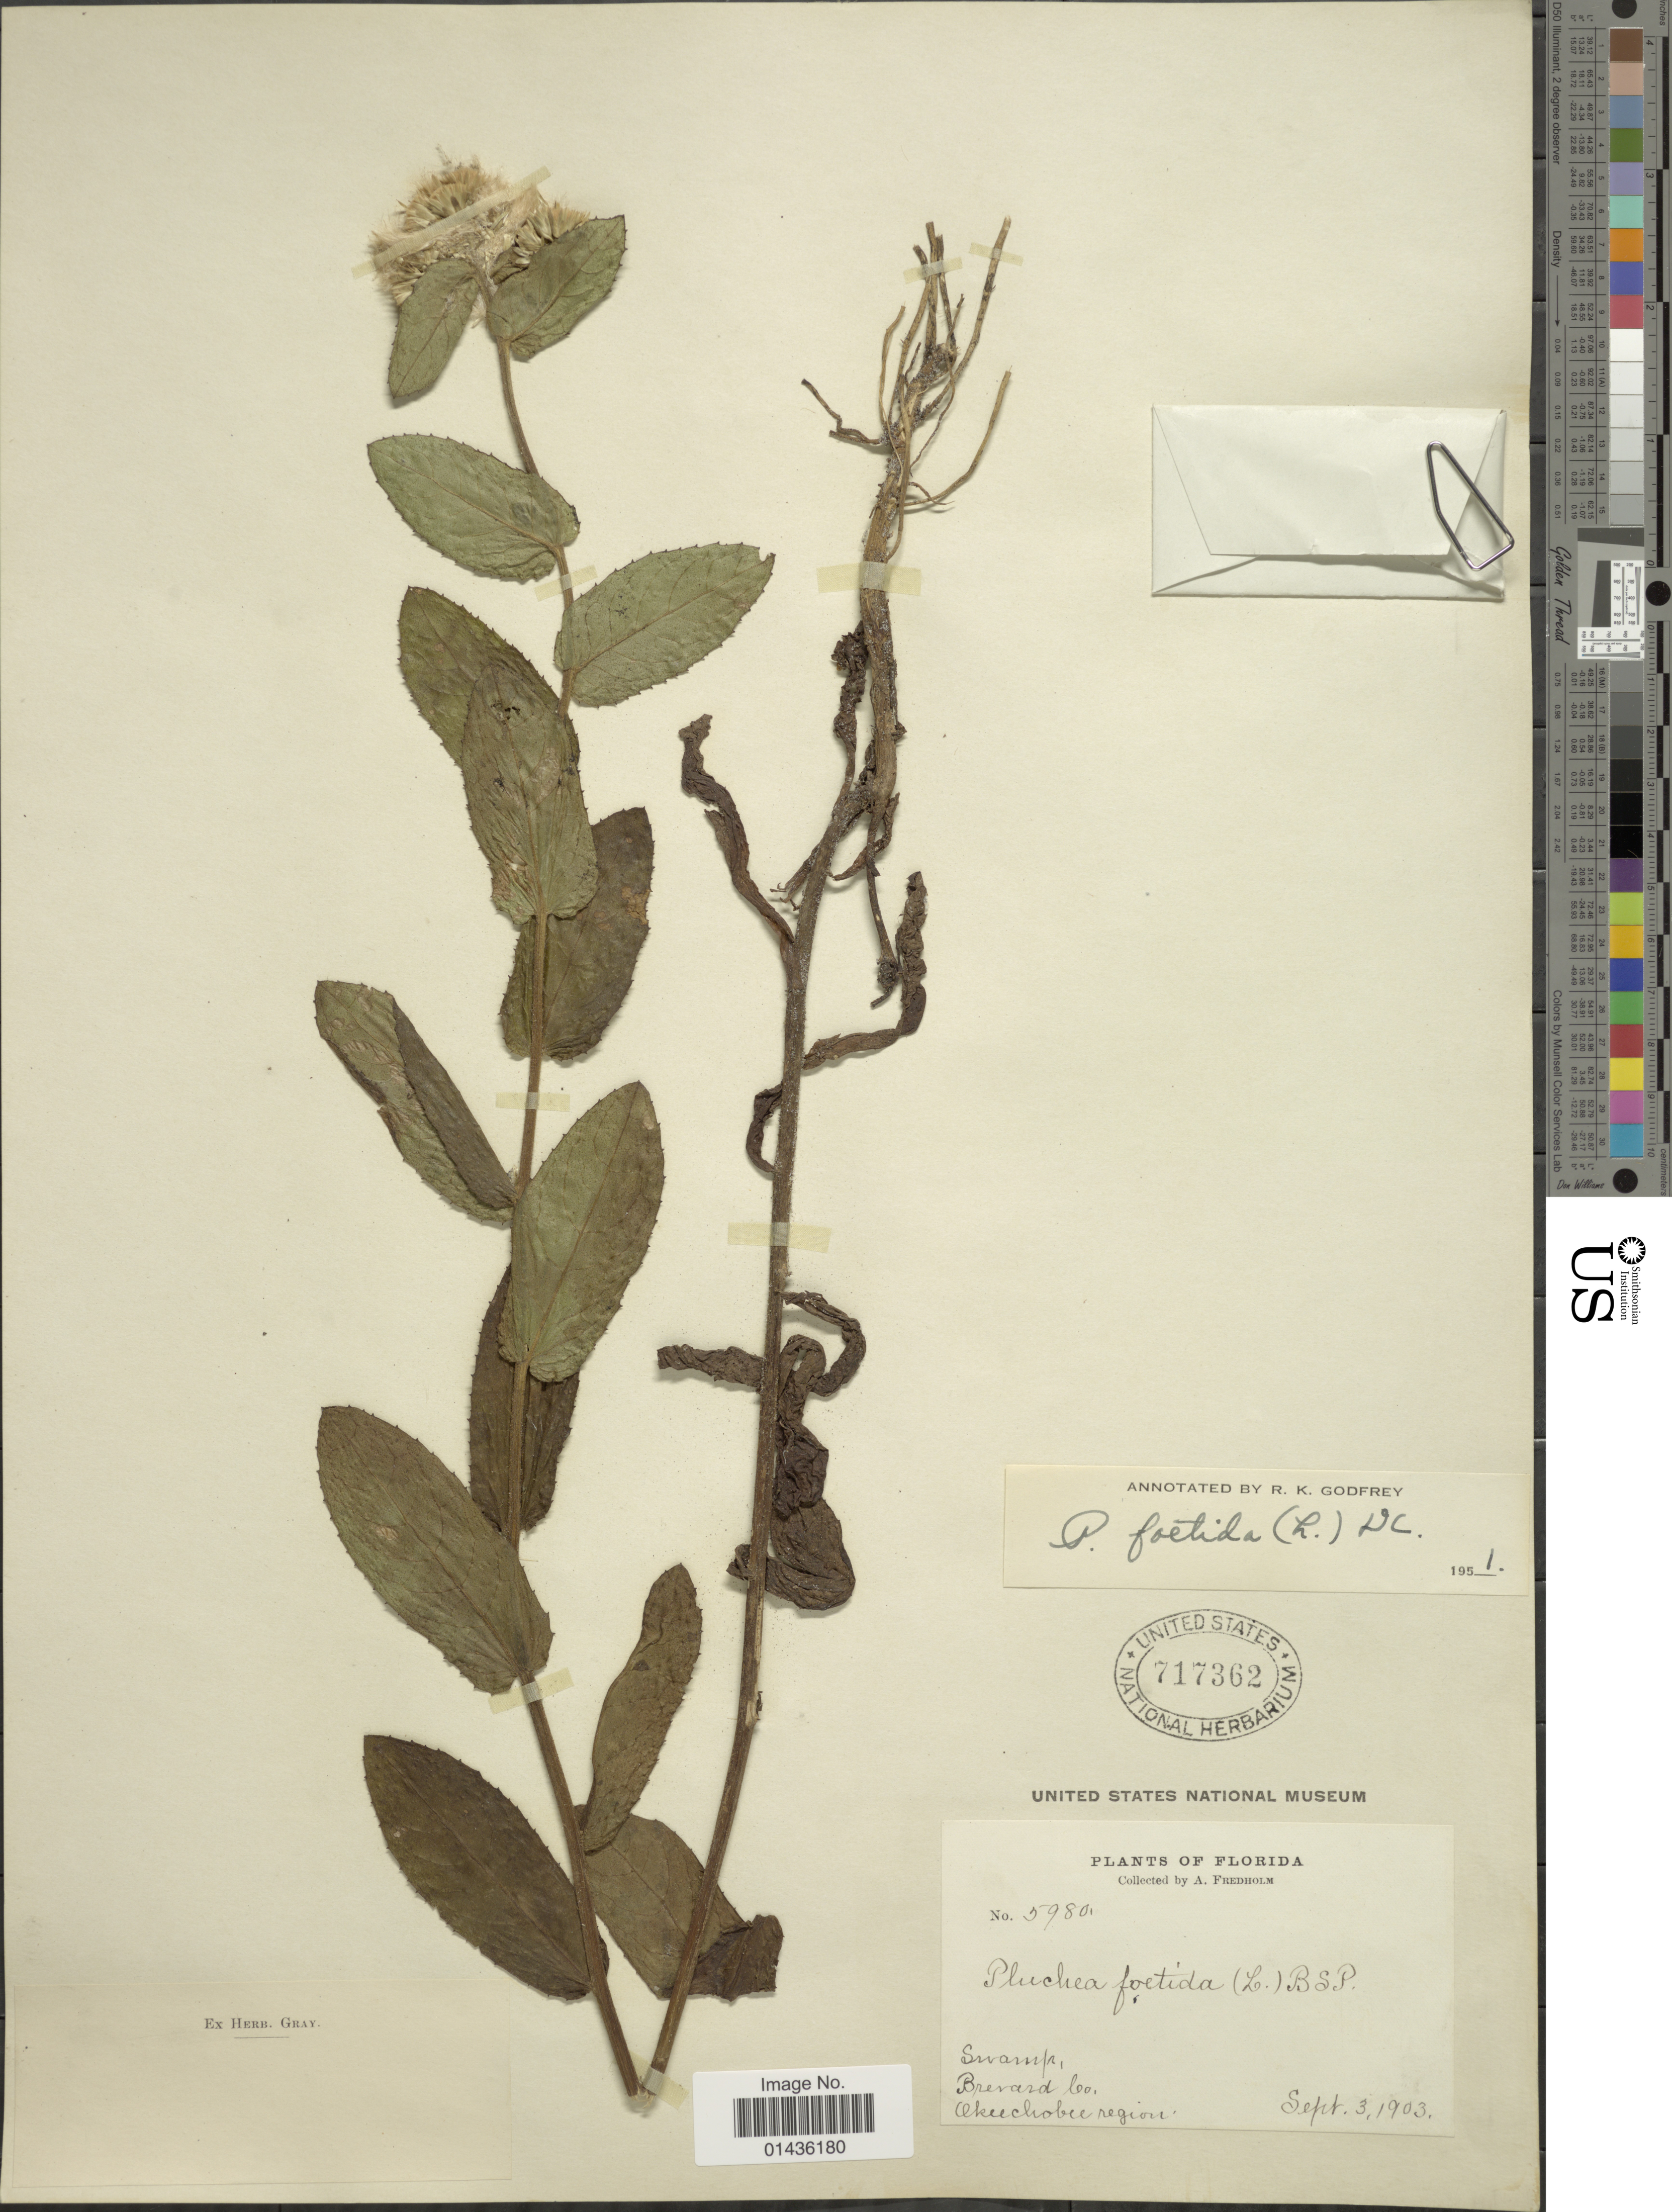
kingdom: Plantae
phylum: Tracheophyta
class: Magnoliopsida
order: Asterales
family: Asteraceae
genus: Pluchea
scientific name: Pluchea foetida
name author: (L.) DC.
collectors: A. Fredholm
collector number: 5980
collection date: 1903-09-03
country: United States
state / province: Florida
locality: Brevard Co., Okeechobee region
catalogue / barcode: US 717362